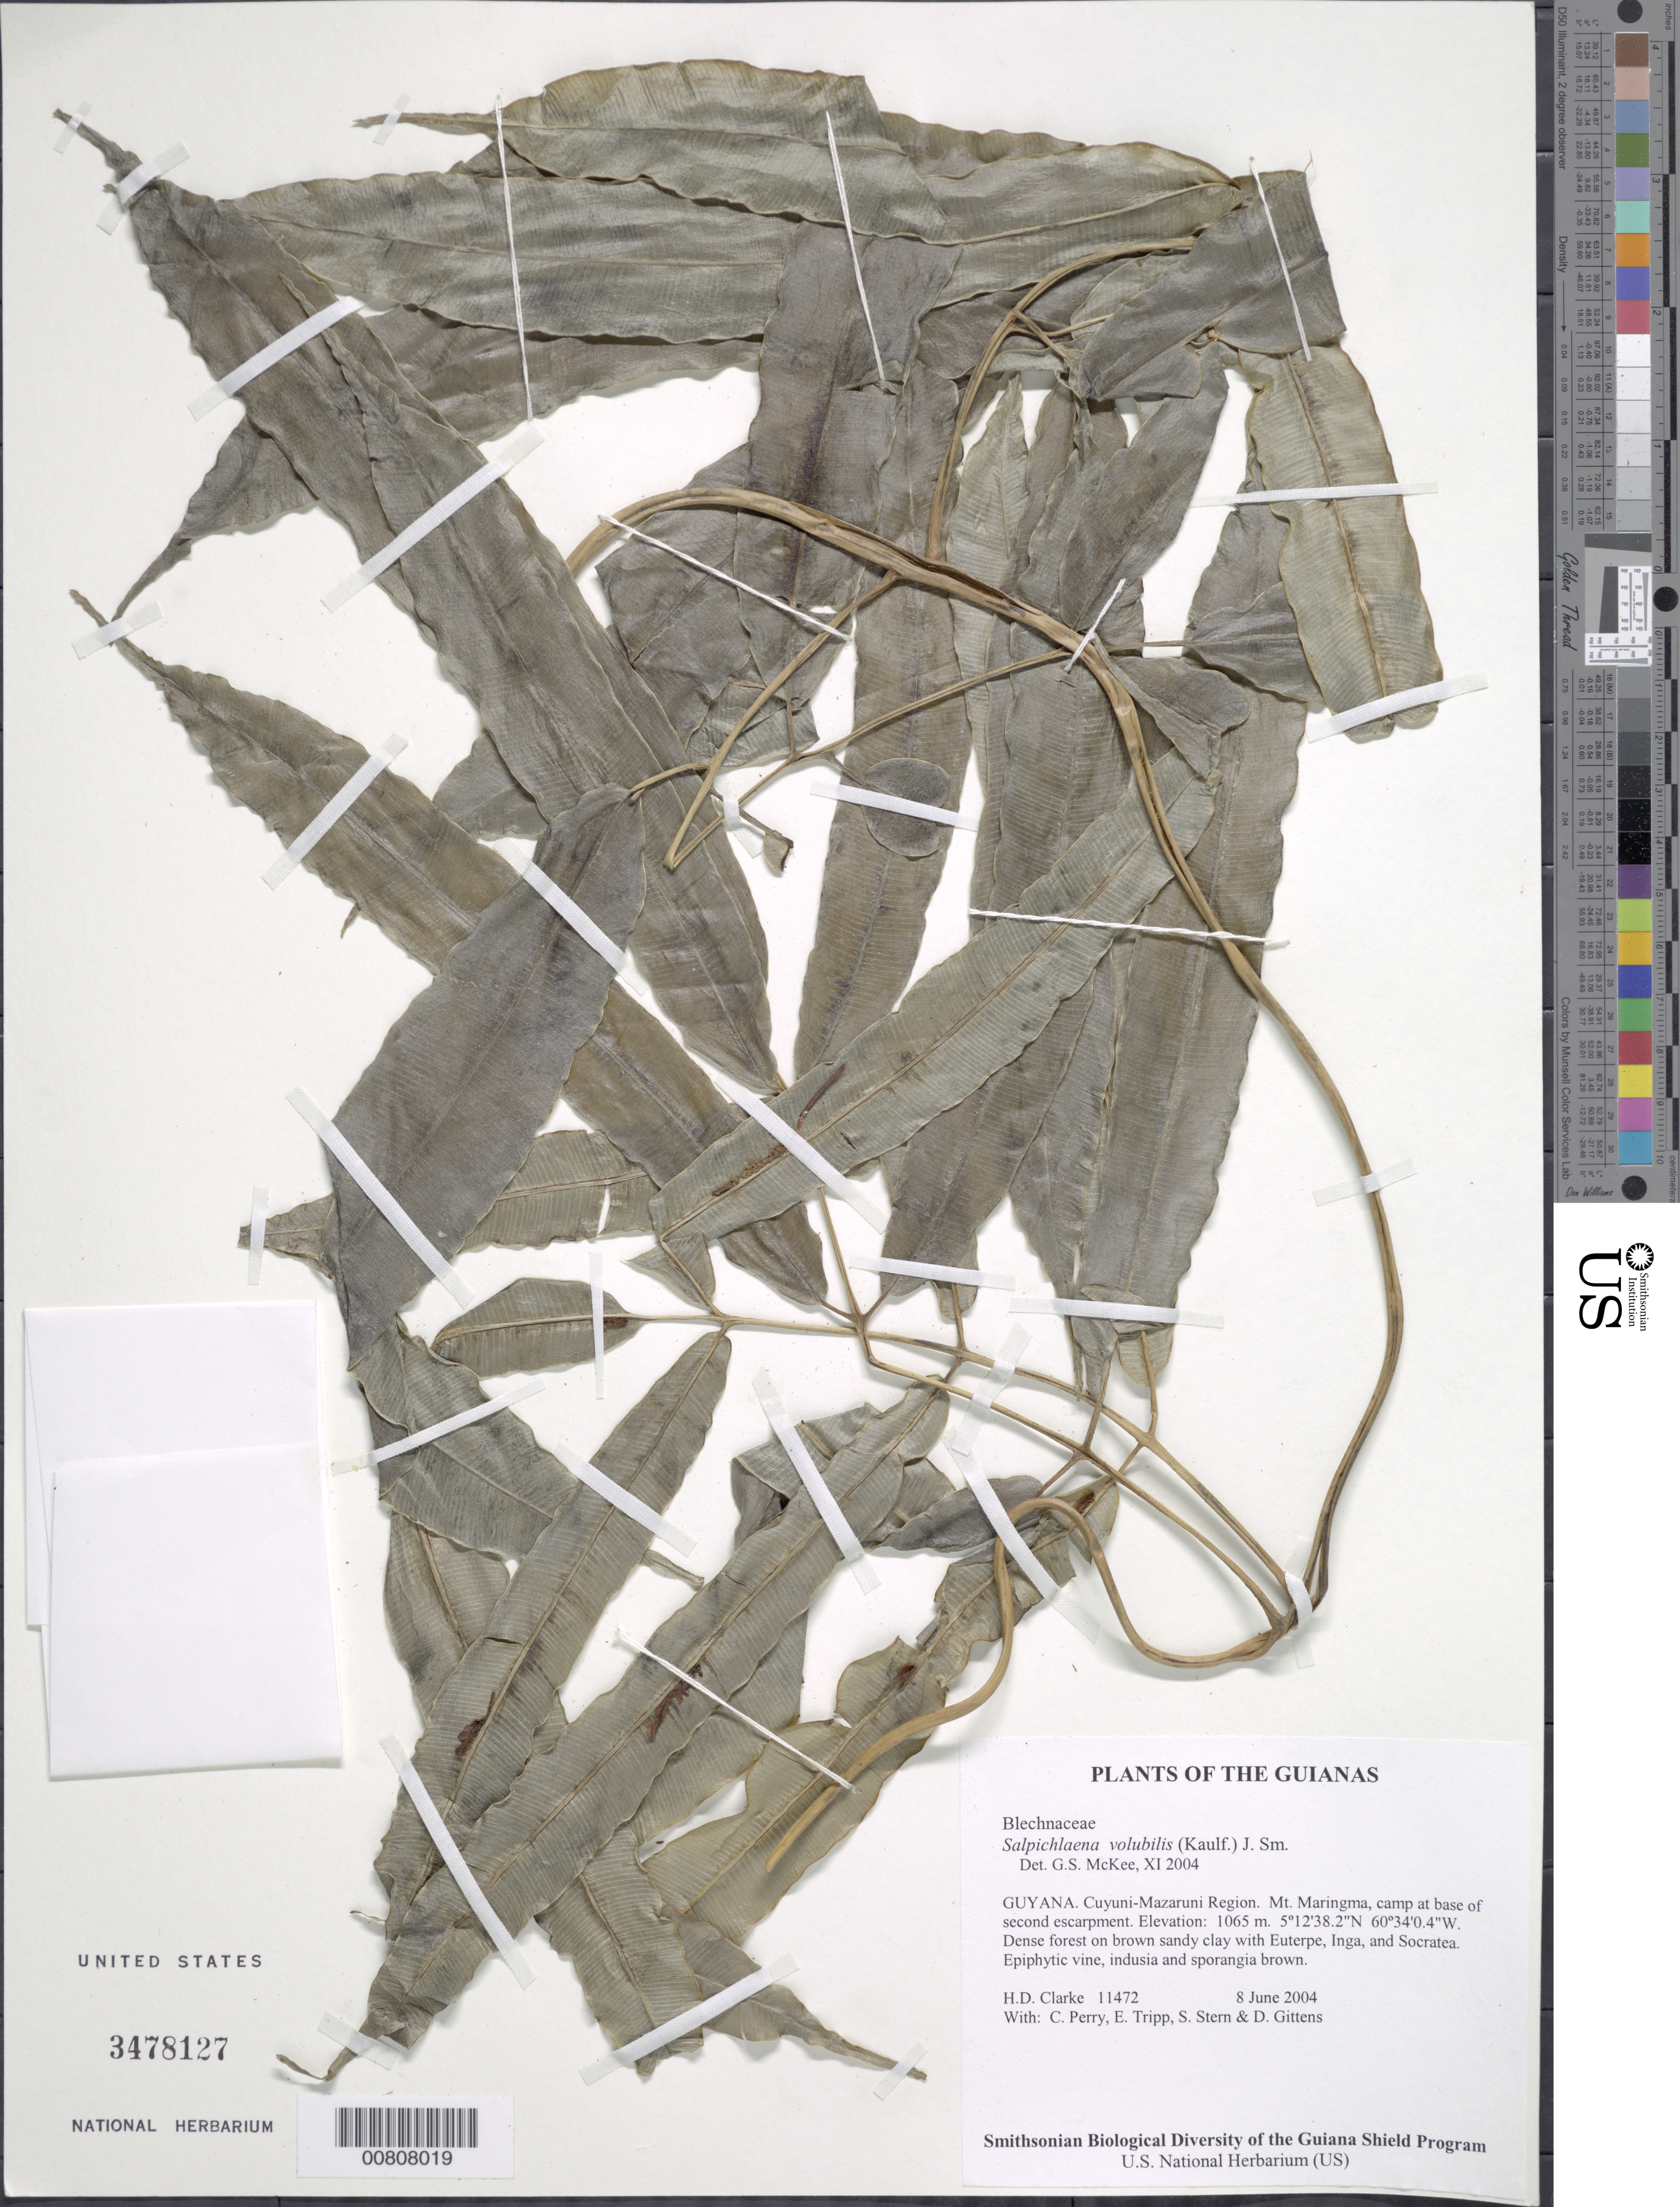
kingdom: Plantae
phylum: Tracheophyta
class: Polypodiopsida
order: Polypodiales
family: Blechnaceae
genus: Salpichlaena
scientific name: Salpichlaena volubilis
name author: (Kaulf.) J. Sm.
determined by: McKee, G. S., (US), NMNH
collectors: H. D. Clarke, C. Perry, E. Tripp, S. R. Stern & D. Gittens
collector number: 11472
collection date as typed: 8 June 2004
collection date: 2004-06-08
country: Guyana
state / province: Cuyuni-Mazaruni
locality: Mt. Maringma, camp at base of second escarpment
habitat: Dense forest on brown sandy clay with Euterpe, Inga, and Socratea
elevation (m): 1065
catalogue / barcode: US 3478127